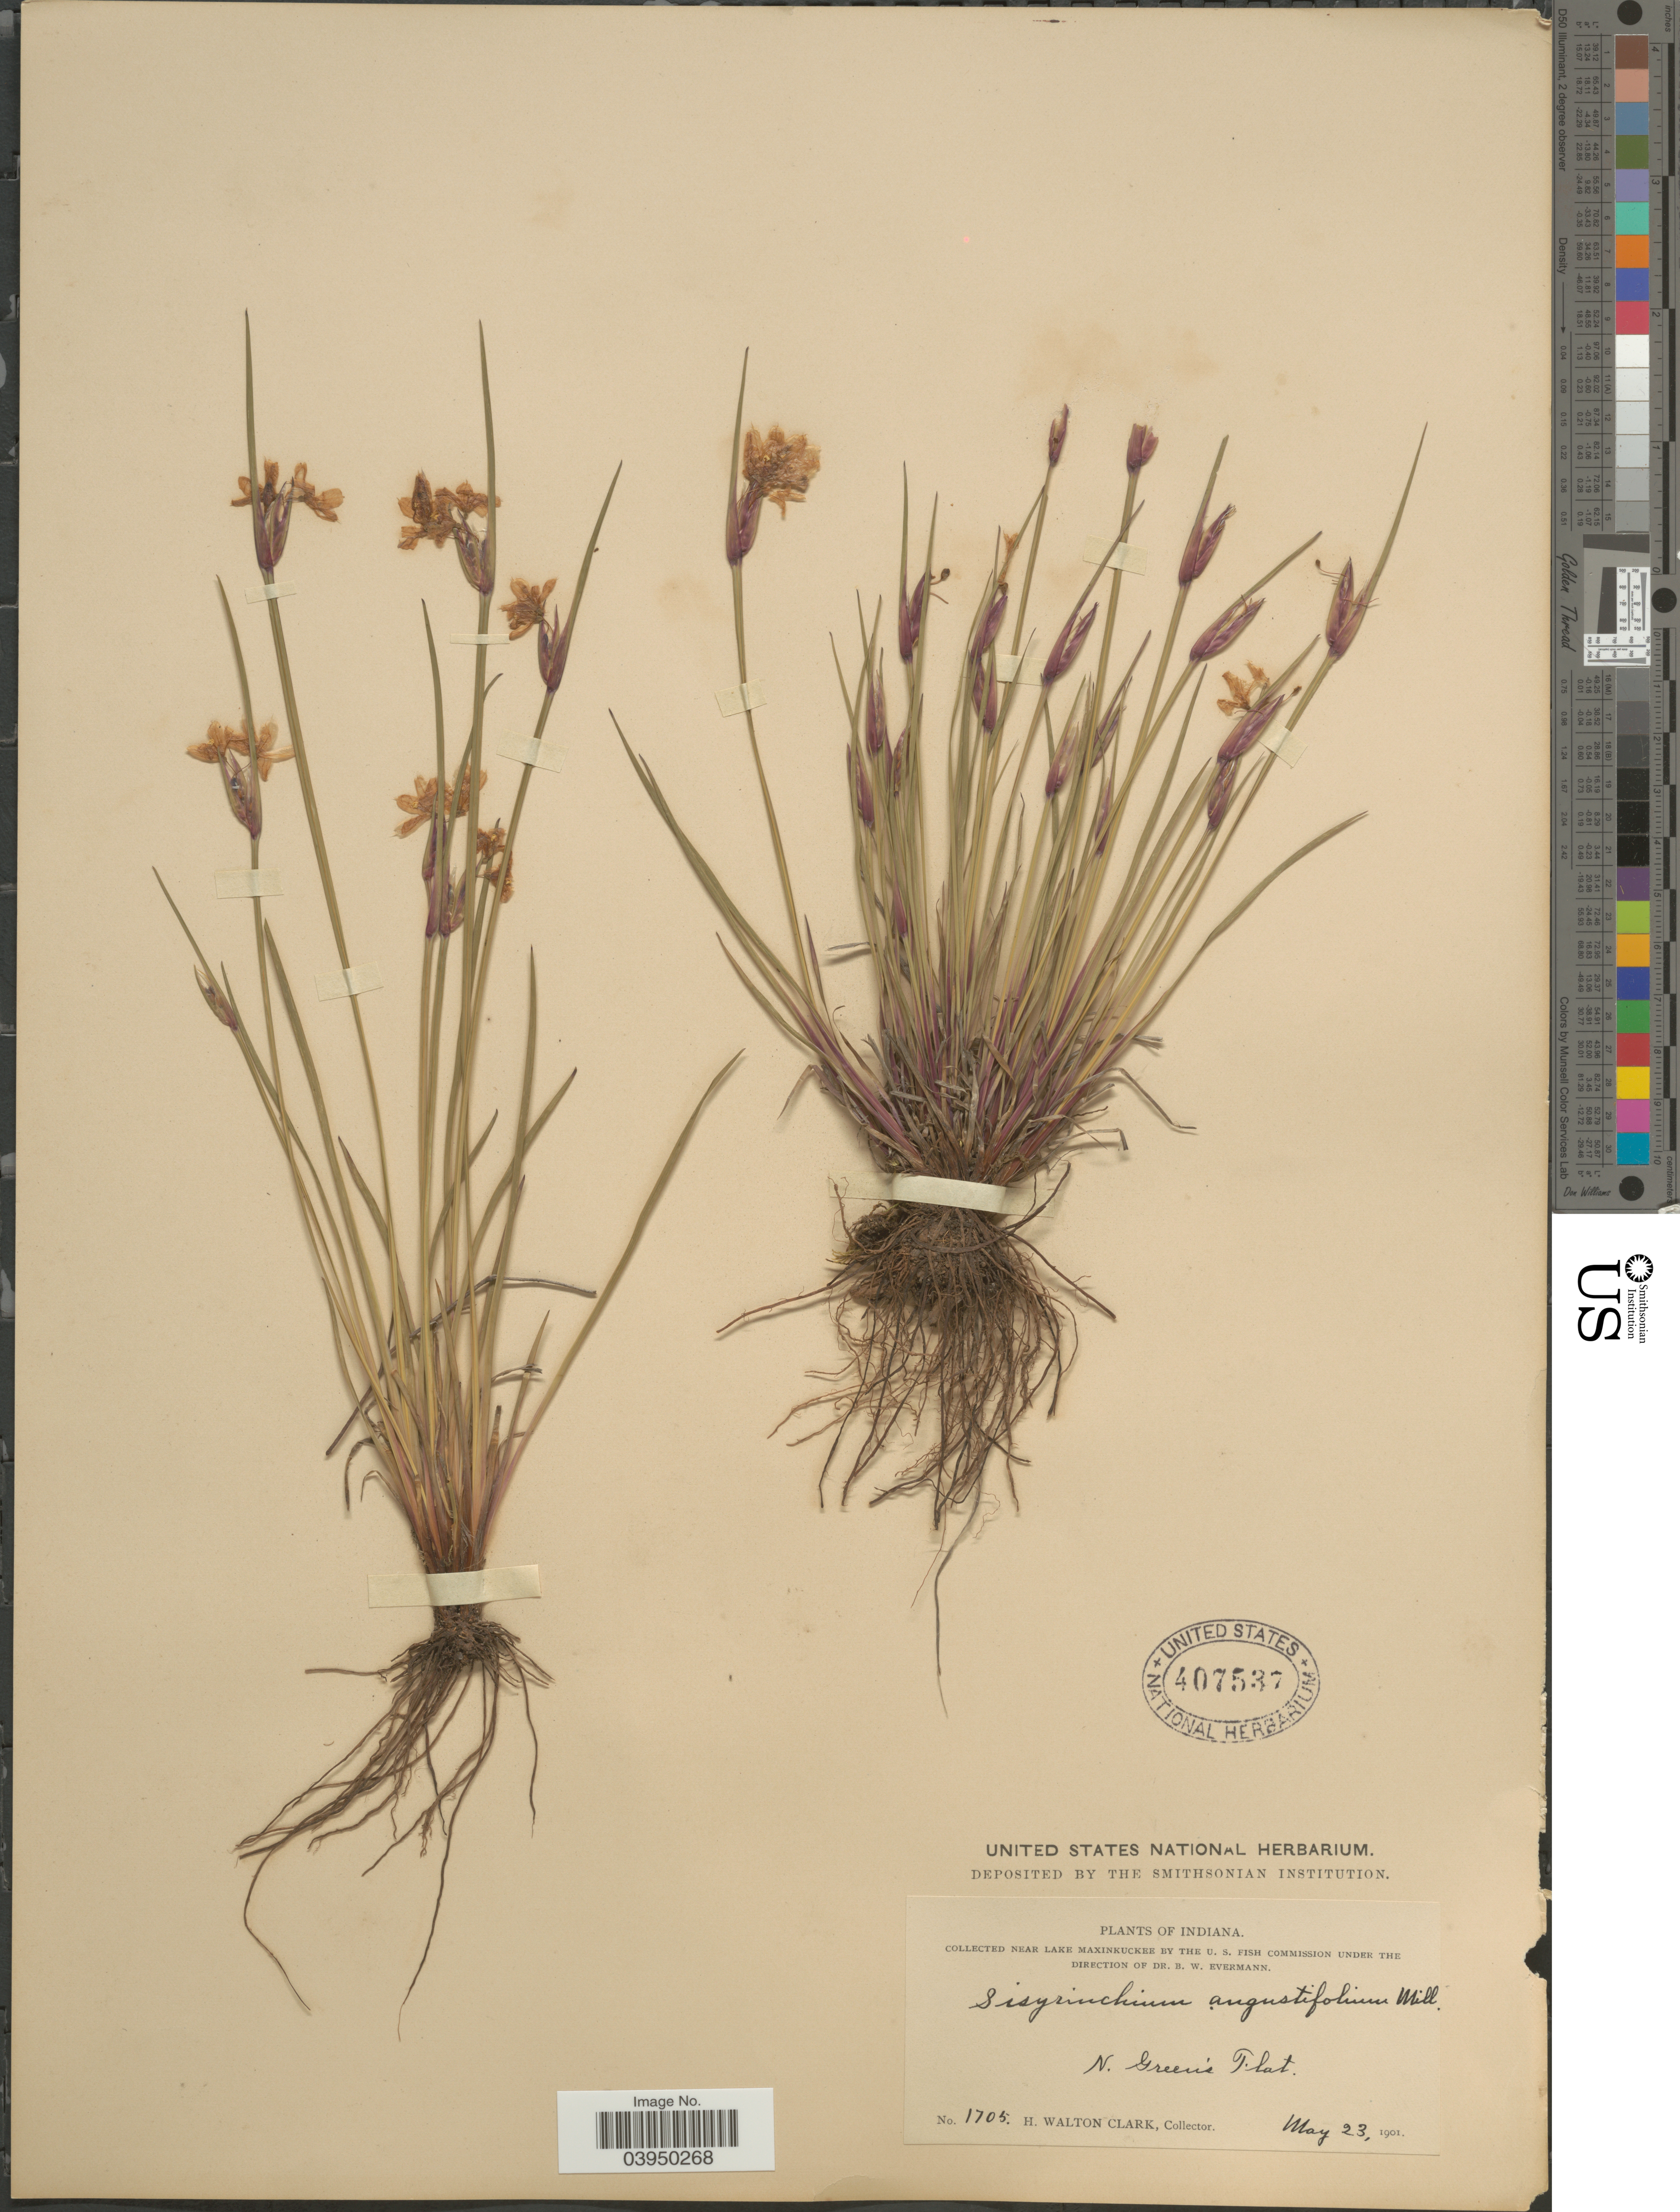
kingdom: Plantae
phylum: Tracheophyta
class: Liliopsida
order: Asparagales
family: Iridaceae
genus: Sisyrinchium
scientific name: Sisyrinchium albidum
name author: Raf.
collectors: H. W. Clark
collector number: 1705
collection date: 1901-05-23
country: United States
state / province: Indiana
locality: Near Lake Maxinkuckee. N. Green's Flat.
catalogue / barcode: US 407537